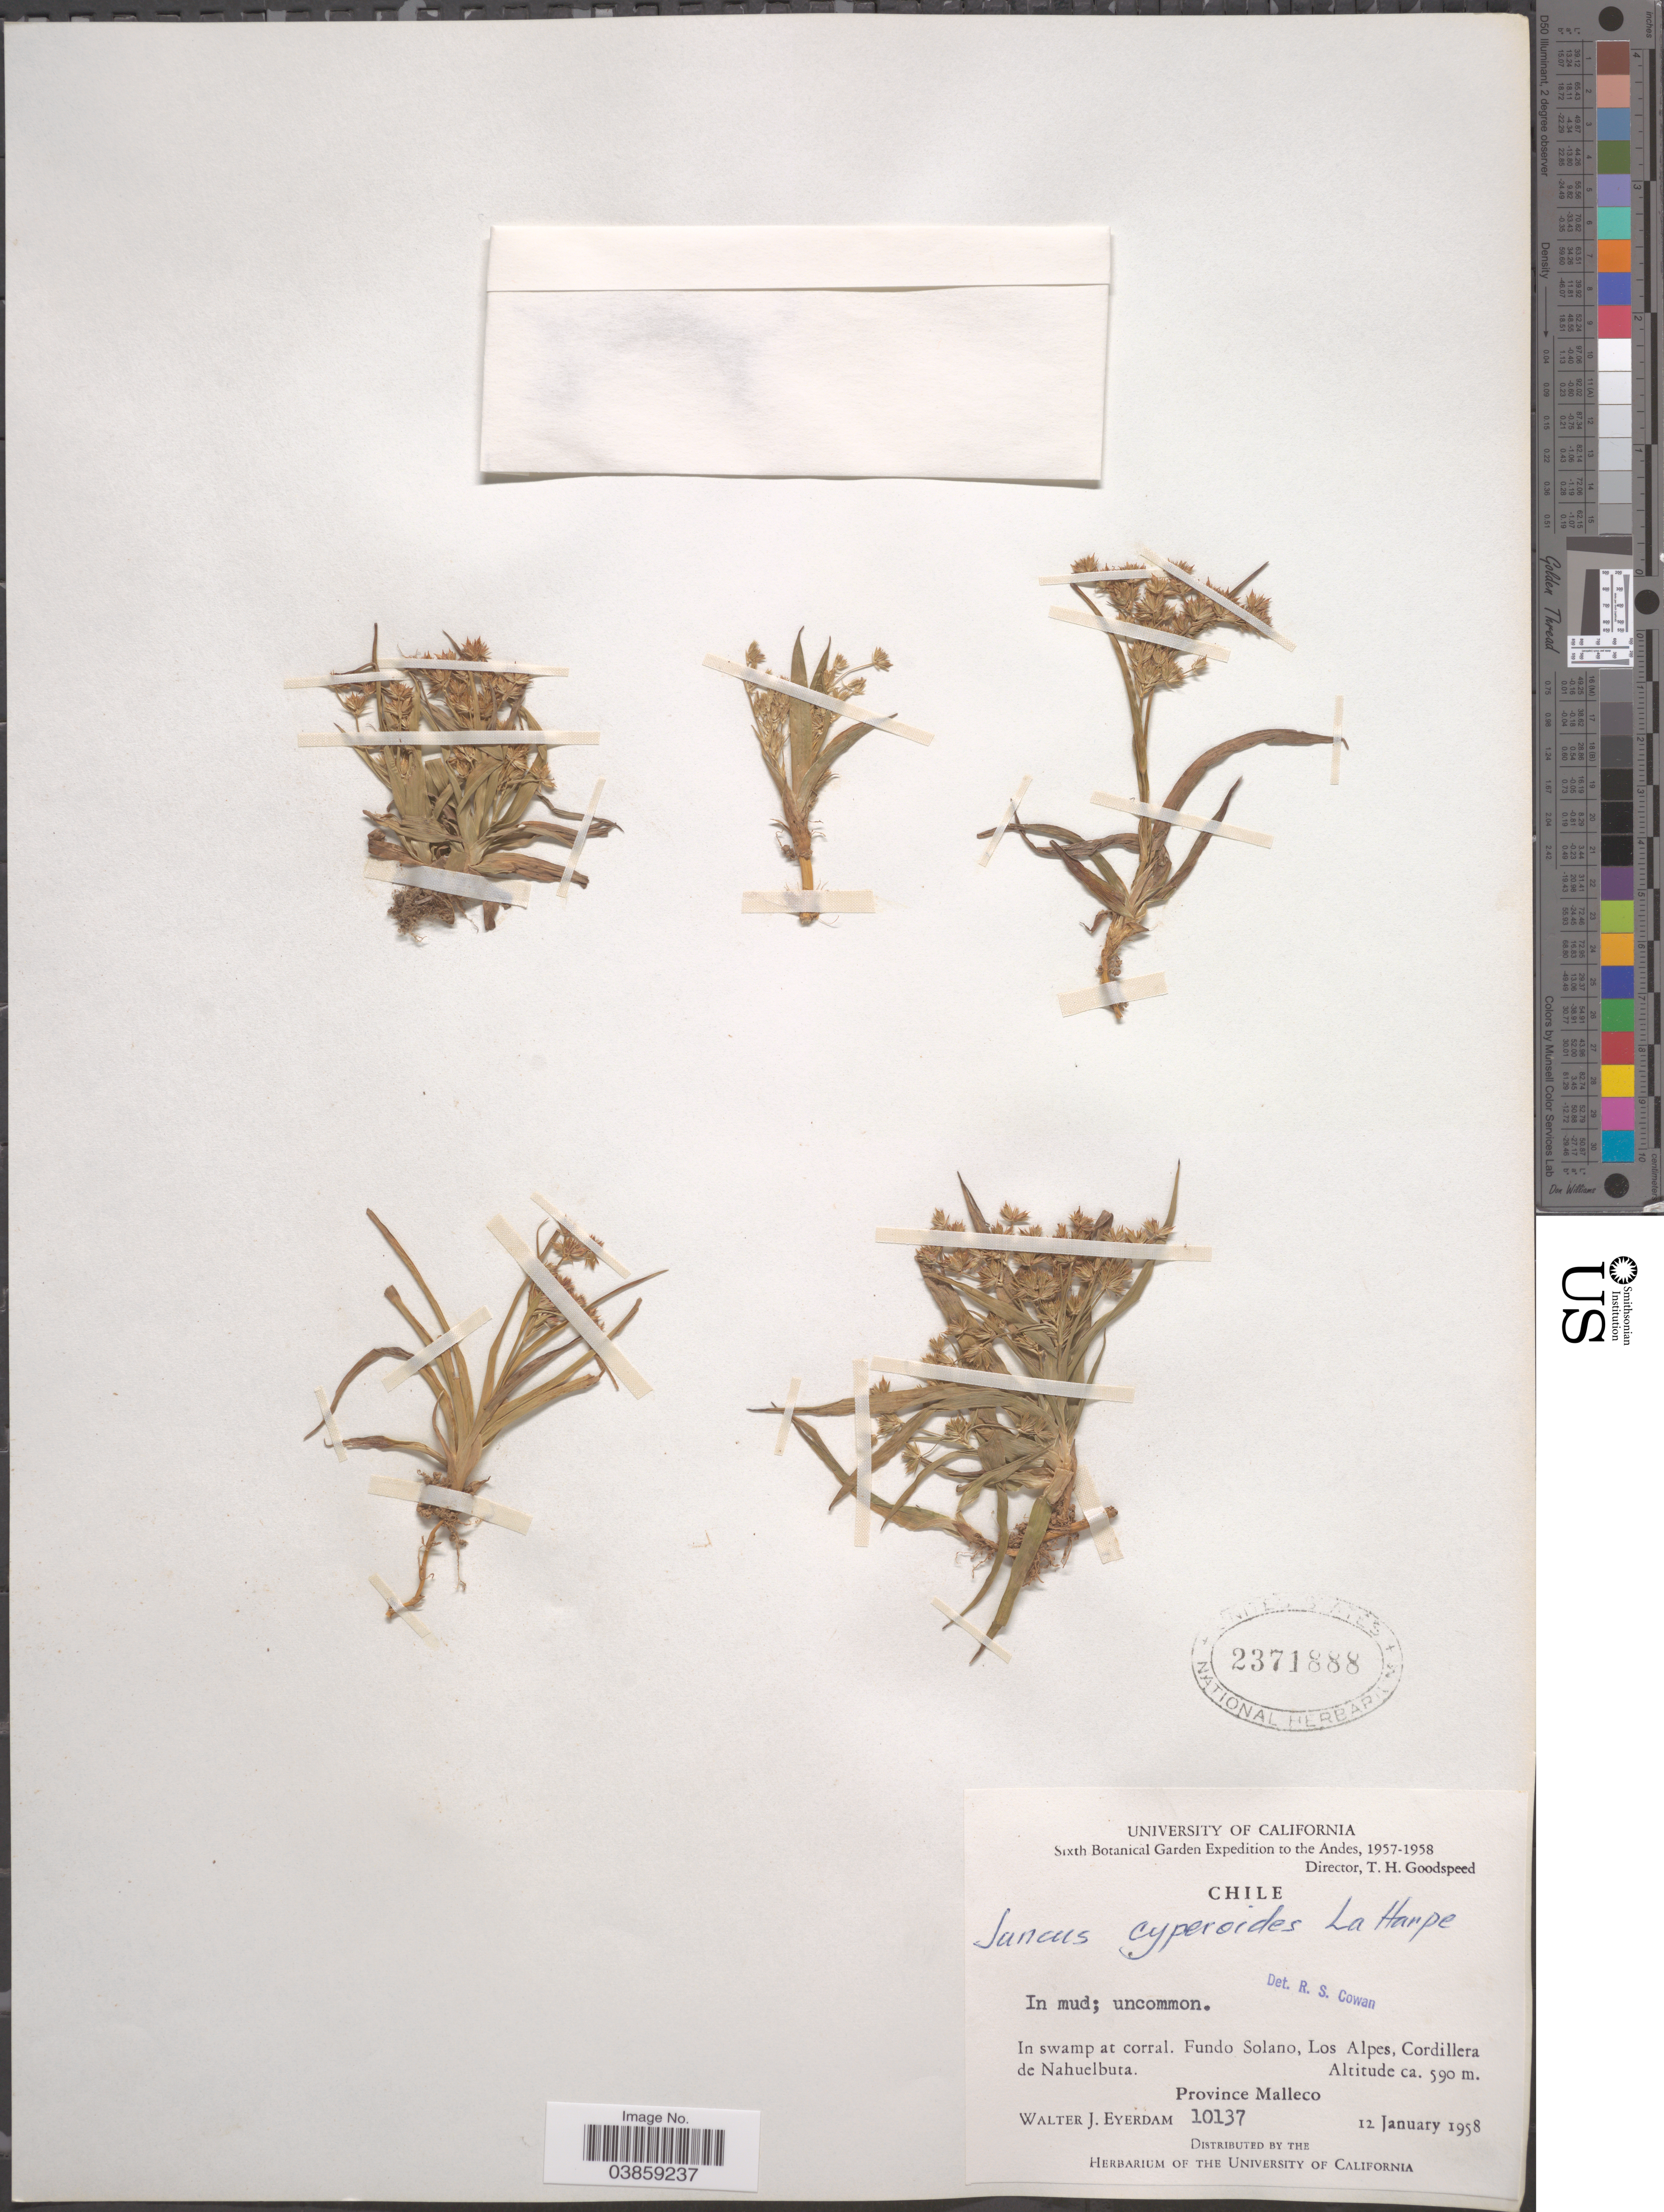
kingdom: Plantae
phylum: Tracheophyta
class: Liliopsida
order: Poales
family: Juncaceae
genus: Juncus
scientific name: Juncus cyperoides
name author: Laharpe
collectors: W. J. Eyerdam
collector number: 10137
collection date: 1958-01-12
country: Chile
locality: The Andes. Fundo Solano, Los Alpes, Cordillera de Nahuelbuta. Province Malleco.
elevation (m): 590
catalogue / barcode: US 2371888